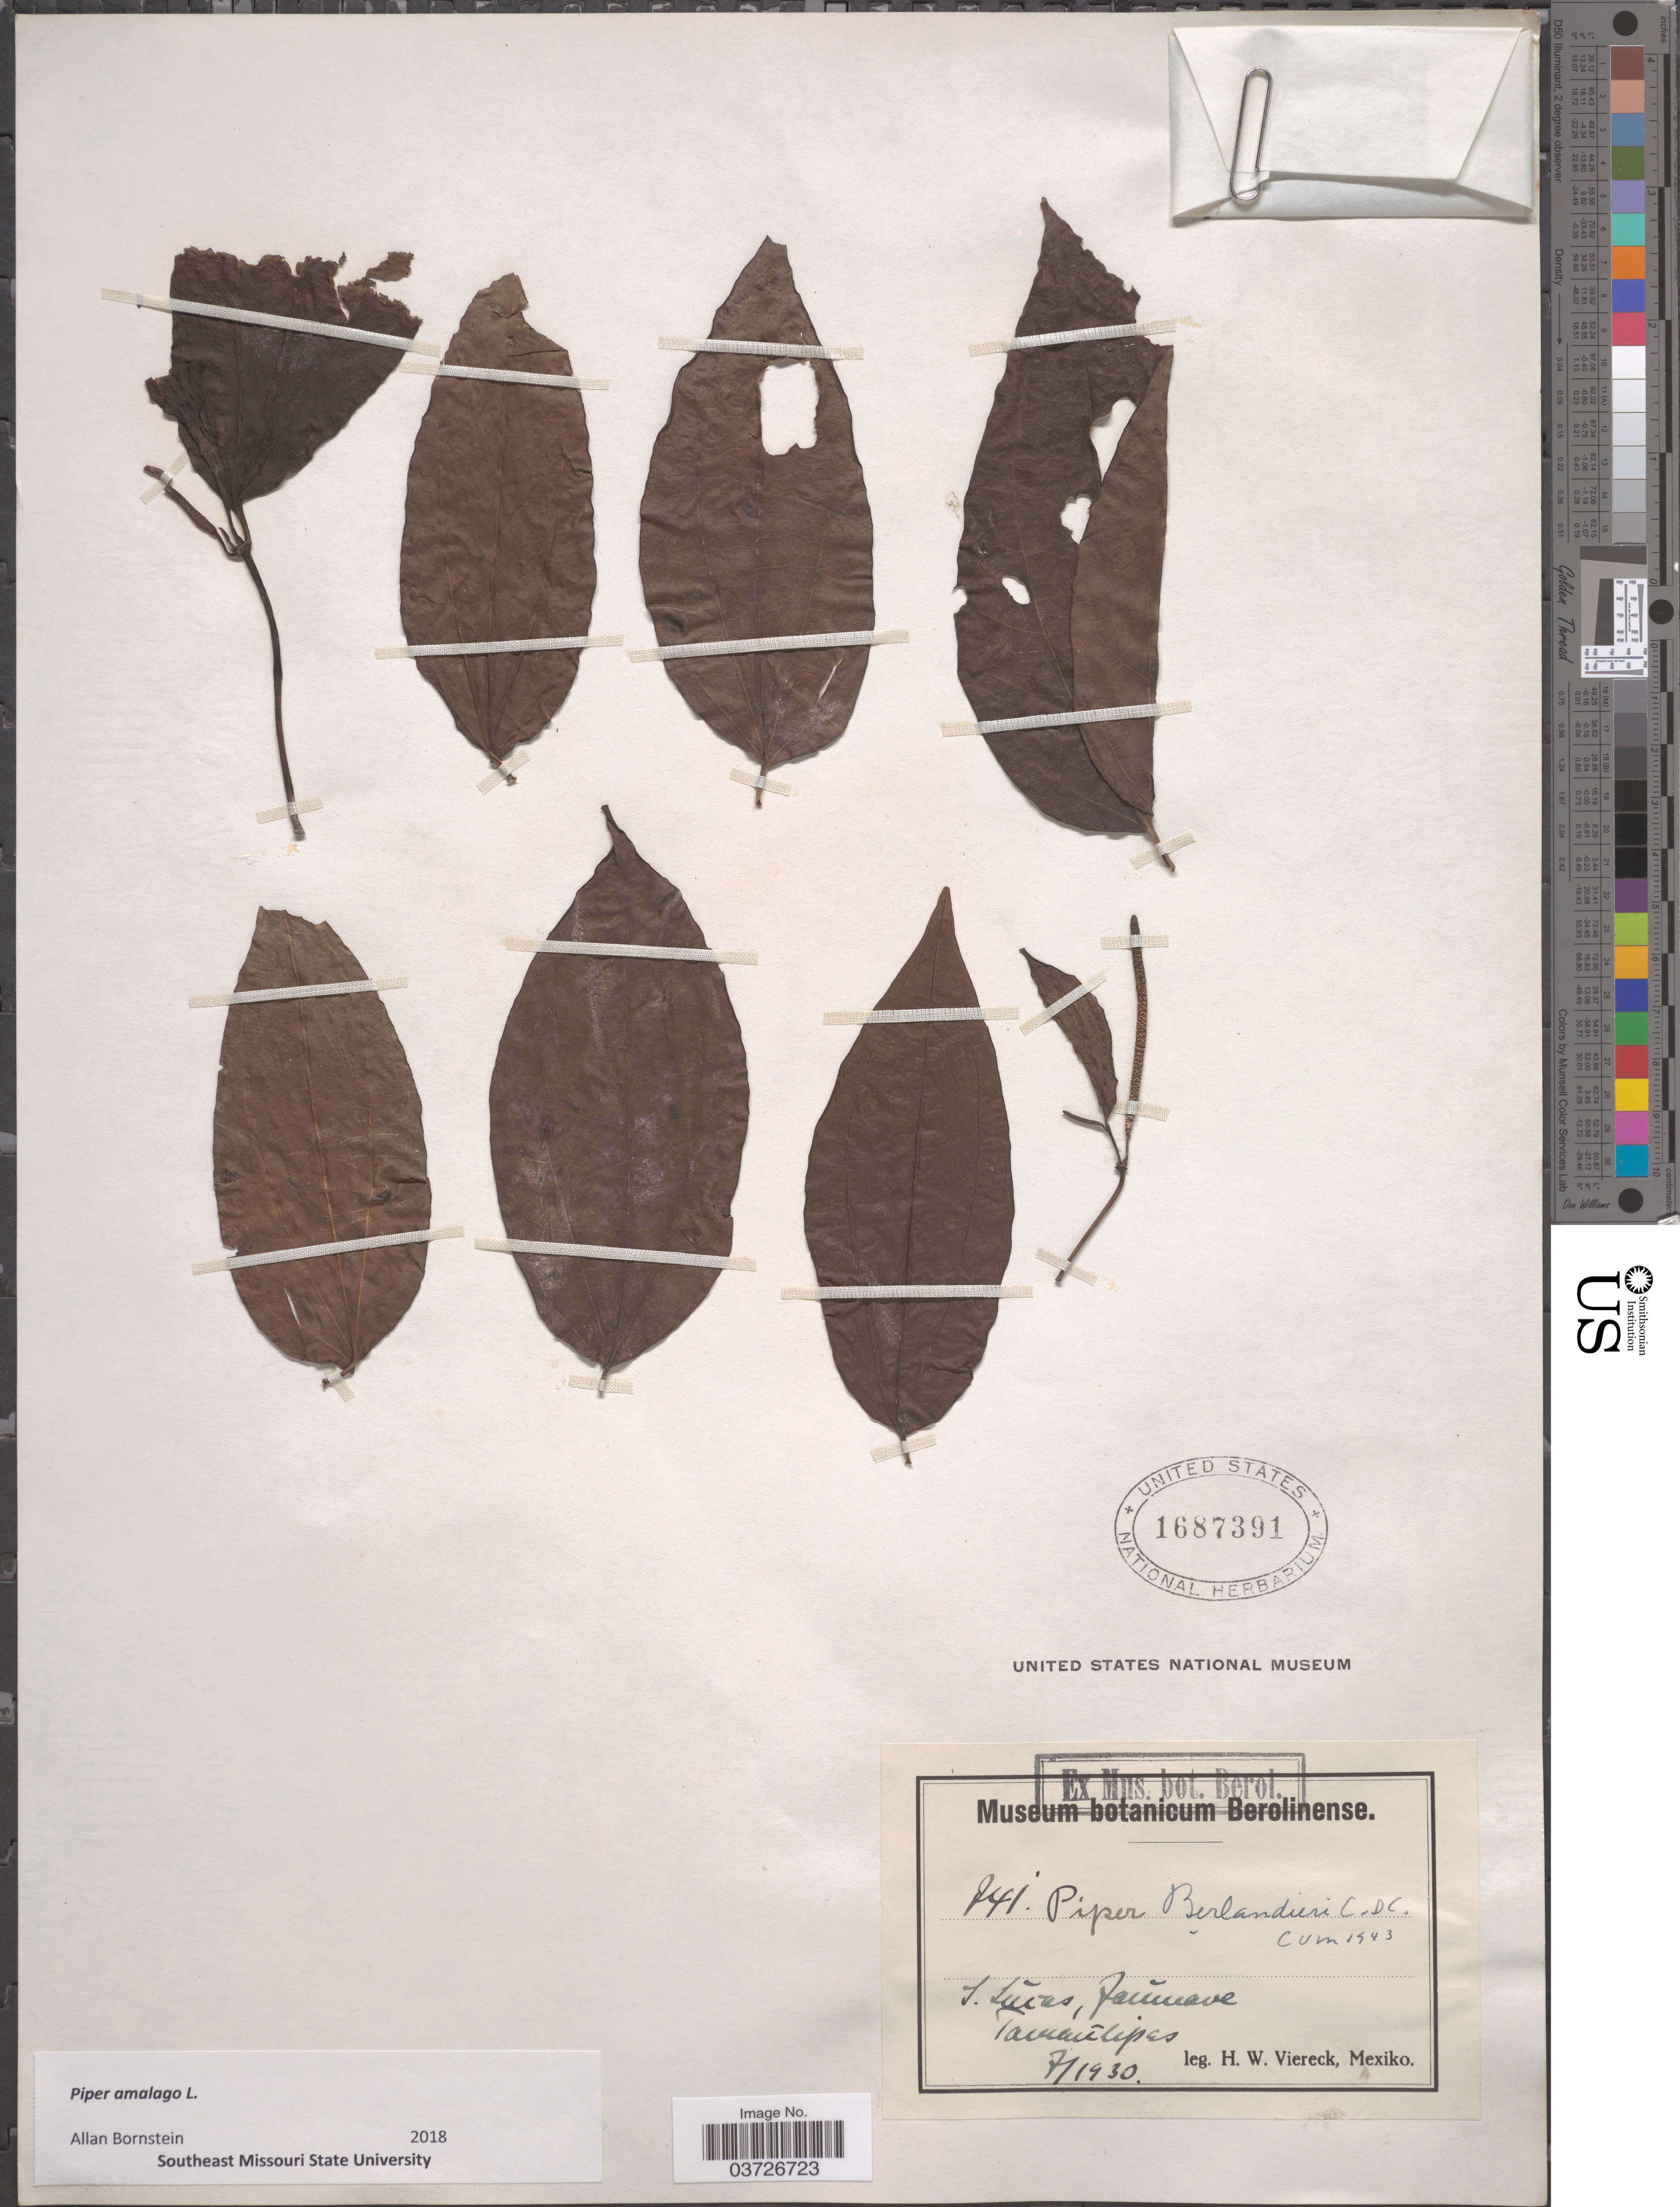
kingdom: Plantae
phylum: Tracheophyta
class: Magnoliopsida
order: Piperales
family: Piperaceae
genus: Piper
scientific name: Piper amalago var. medium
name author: (Jacq.) Yunck.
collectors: H. W. Viereck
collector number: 741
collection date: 1930-07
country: Mexico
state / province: Tamaulipas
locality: S. Lucas, Jaumave.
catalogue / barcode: US 1687391